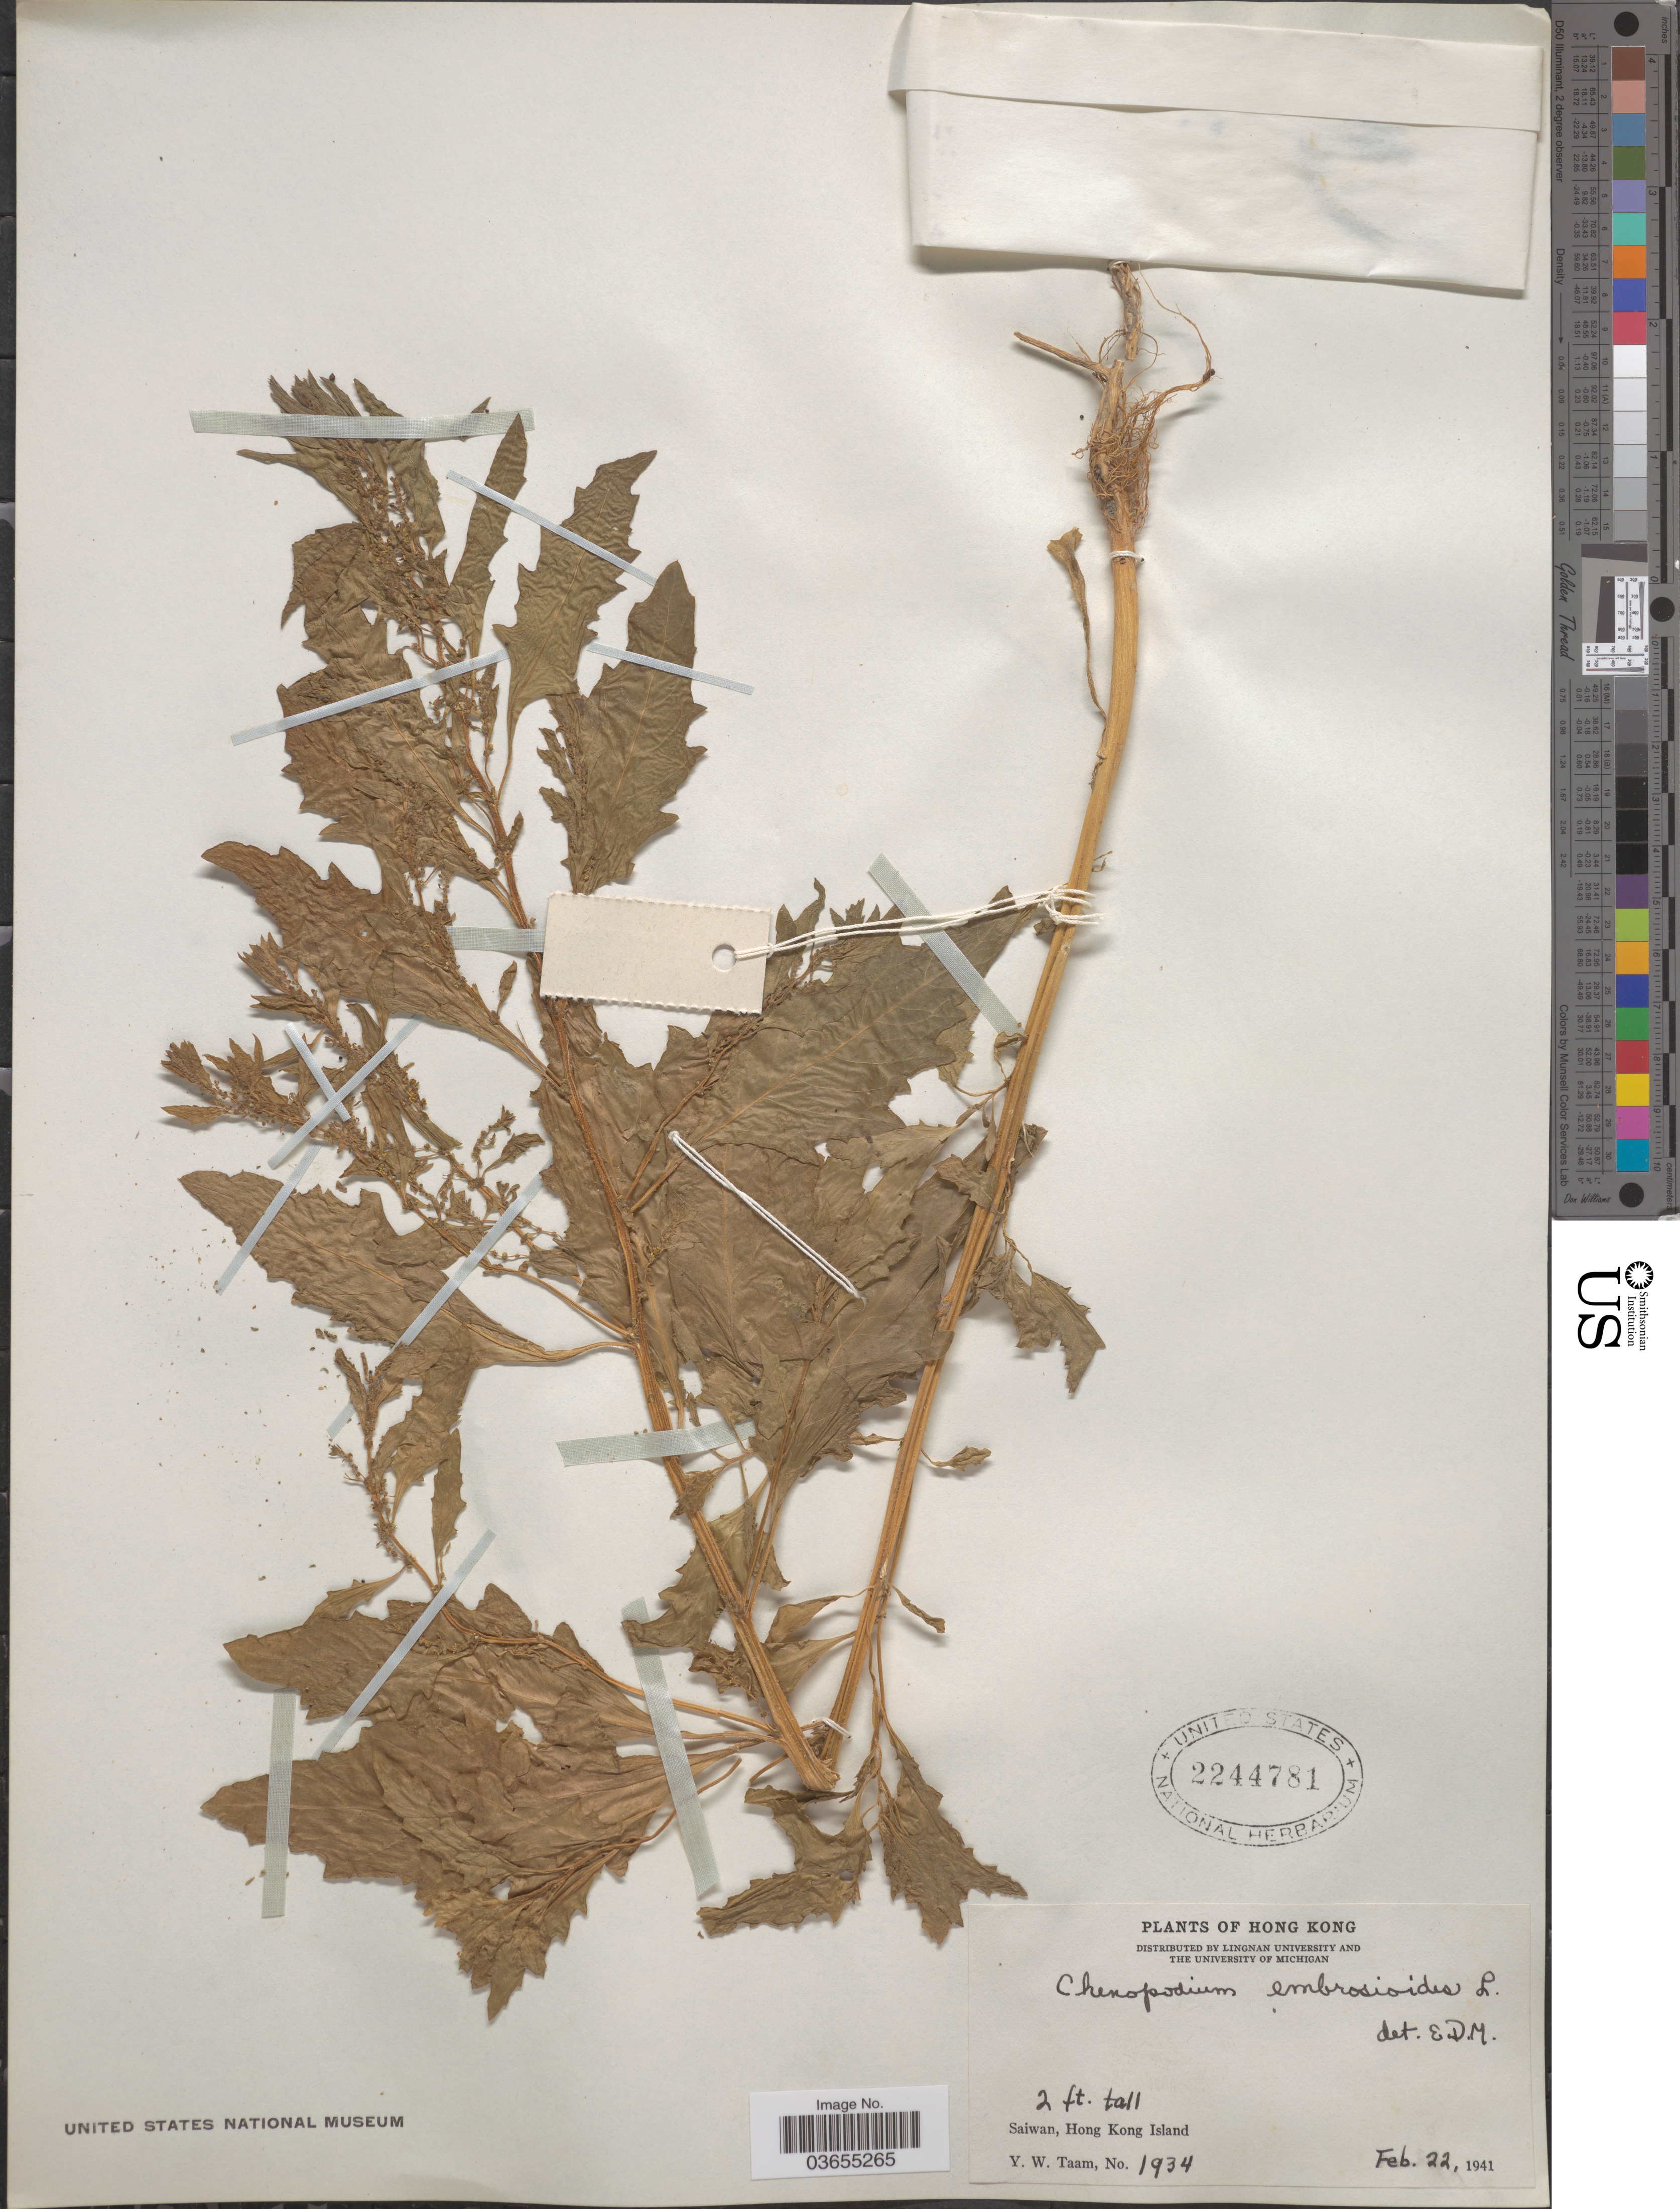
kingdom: Plantae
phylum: Tracheophyta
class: Magnoliopsida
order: Caryophyllales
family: Amaranthaceae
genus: Chenopodium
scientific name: Chenopodium ambrosioides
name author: L.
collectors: Y. W. Taam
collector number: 1934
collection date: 1941-02-22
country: China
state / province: Hong Kong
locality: Saiwan, Hong Kong Island.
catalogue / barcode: US 2244781